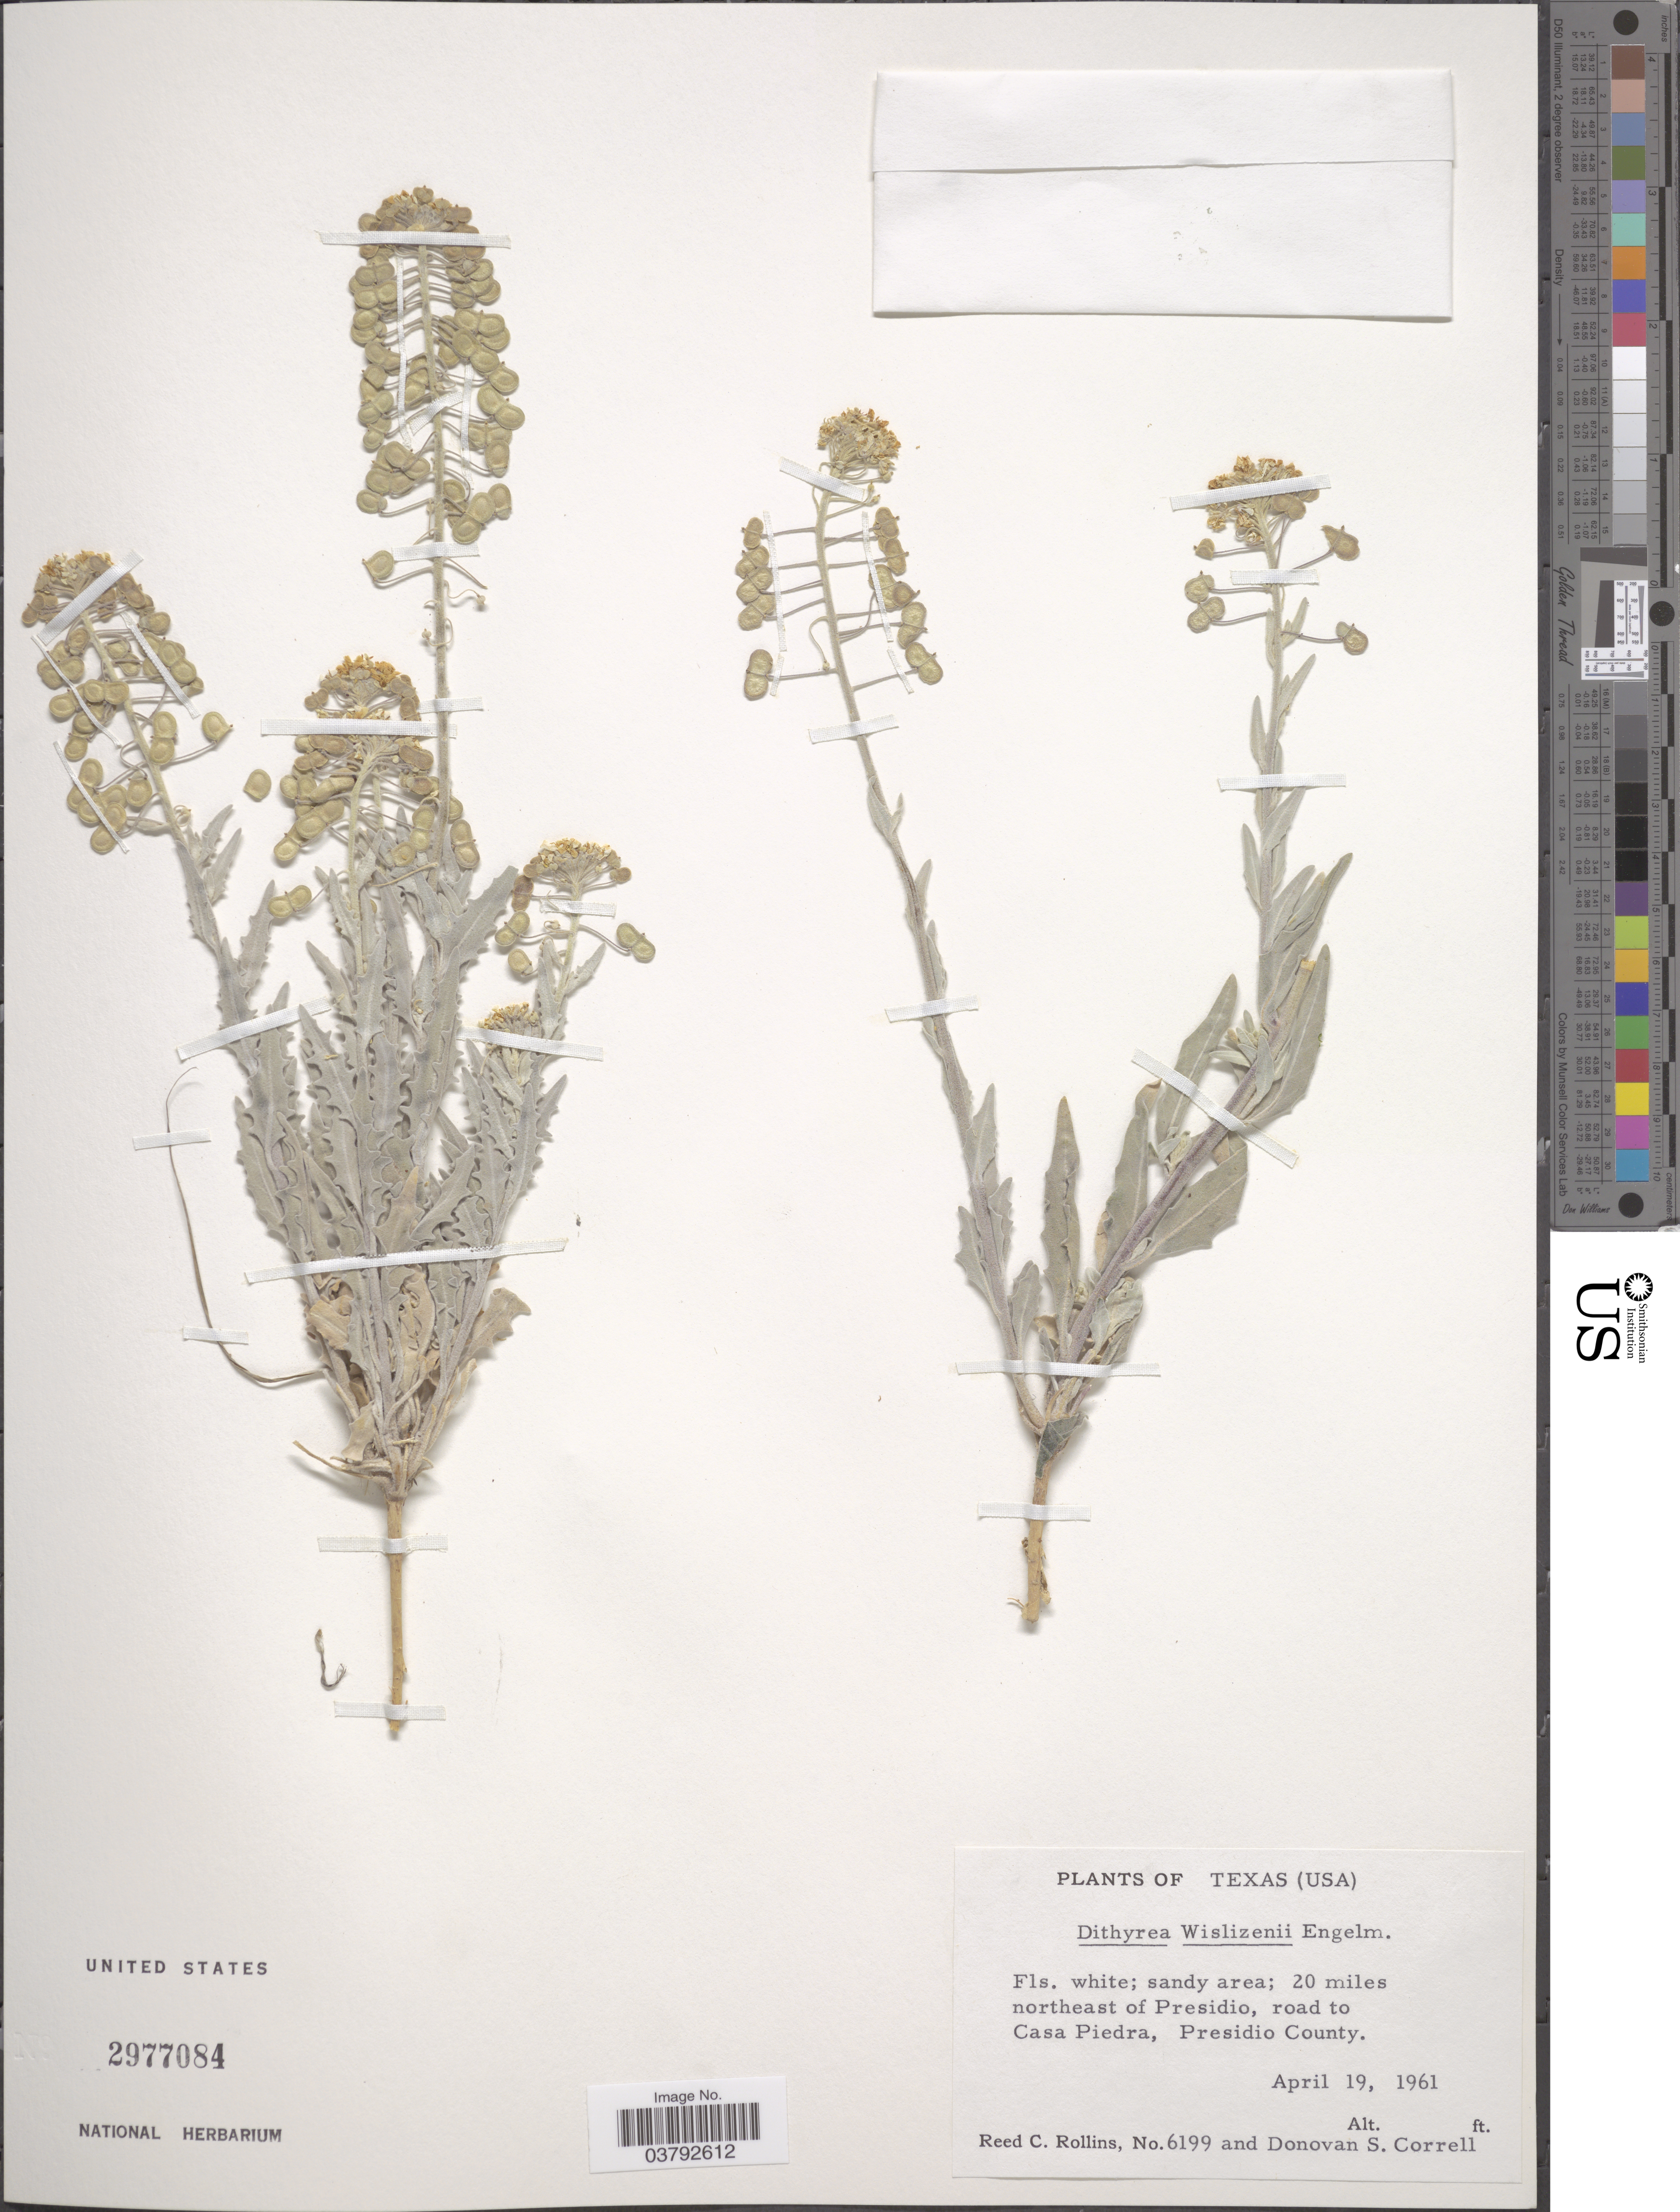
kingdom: Plantae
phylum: Tracheophyta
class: Magnoliopsida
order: Brassicales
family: Brassicaceae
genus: Dithyrea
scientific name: Dithyrea wislizeni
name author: Engelm.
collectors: R. C. Rollins & D. S. Correll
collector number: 6199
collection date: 1961-04-19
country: United States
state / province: Texas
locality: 20 miles northeast of Presidio, road to Casa Piedra, Presidio County.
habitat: sandy area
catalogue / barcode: US 2977084